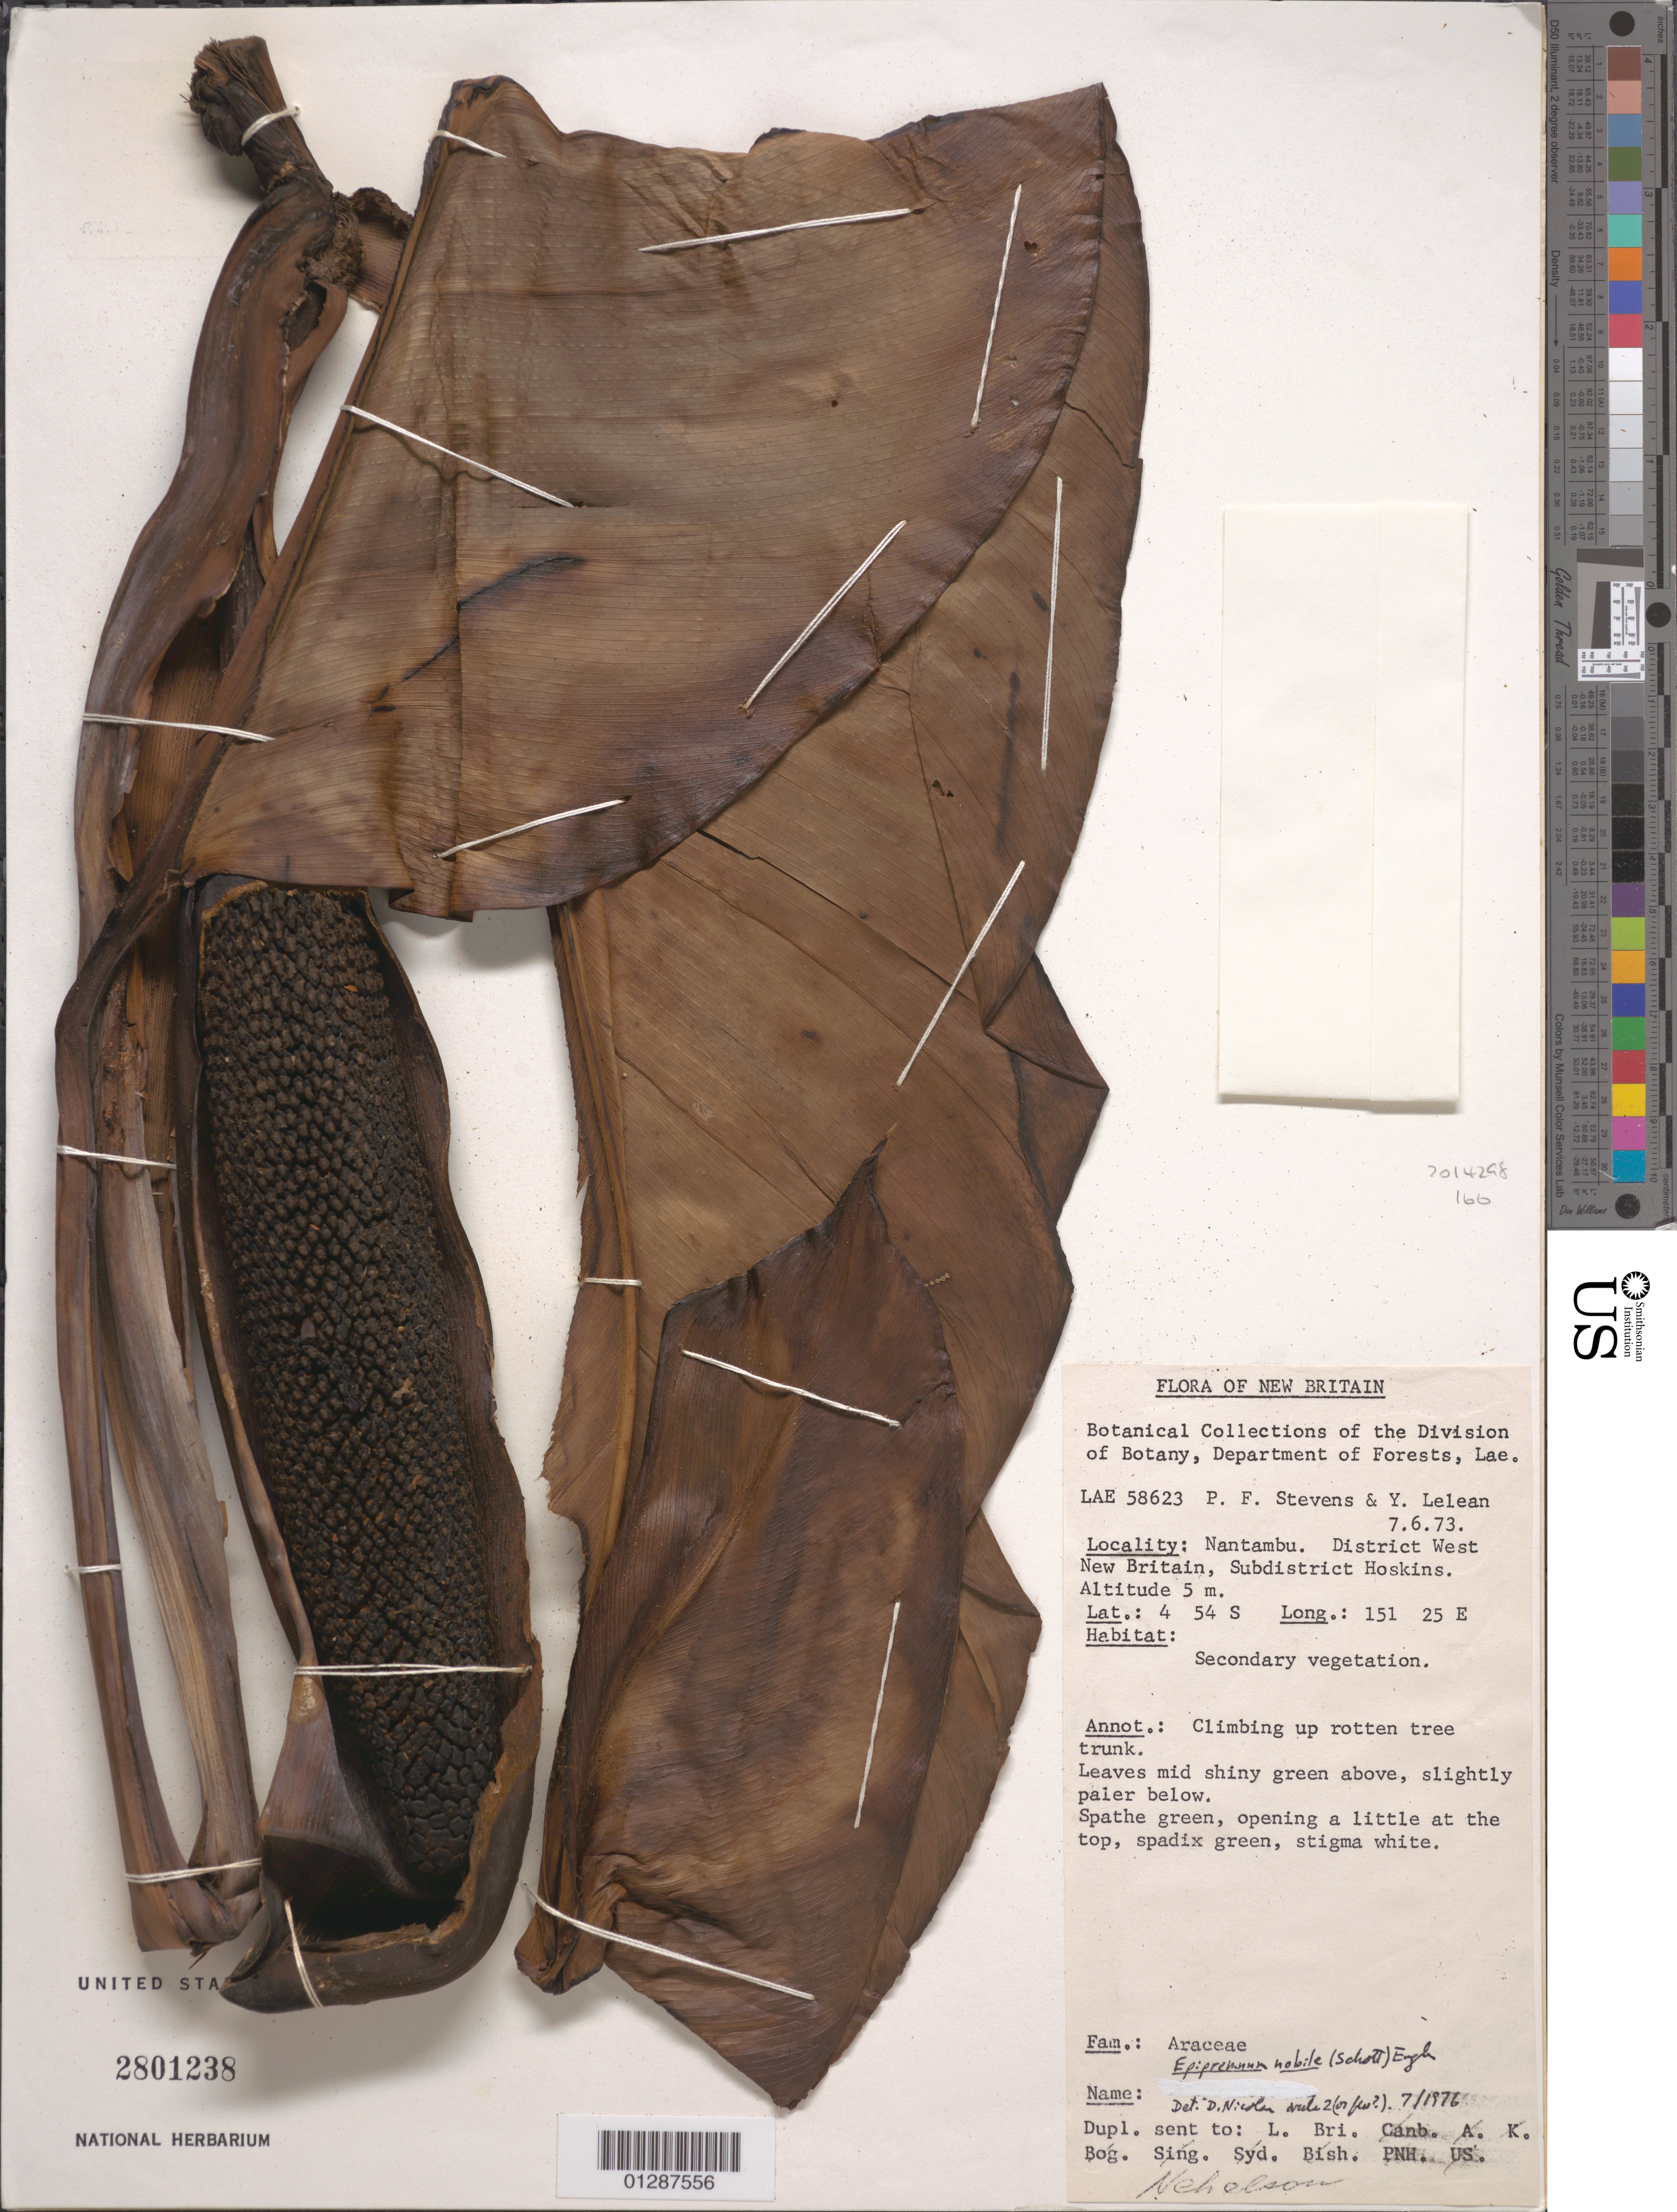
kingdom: Plantae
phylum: Tracheophyta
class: Liliopsida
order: Alismatales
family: Araceae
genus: Epipremnum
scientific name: Epipremnum nobile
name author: (Schott) Engl.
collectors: P. F. Stevens & Y. Lelean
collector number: LAE58623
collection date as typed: Transcribed d/m/y: 7/6/73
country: Papua New Guinea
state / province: West New Britain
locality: New Britain. Nantambu. District West New Britain, Subdistrict Hoskins.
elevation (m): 5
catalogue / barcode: US 2801238